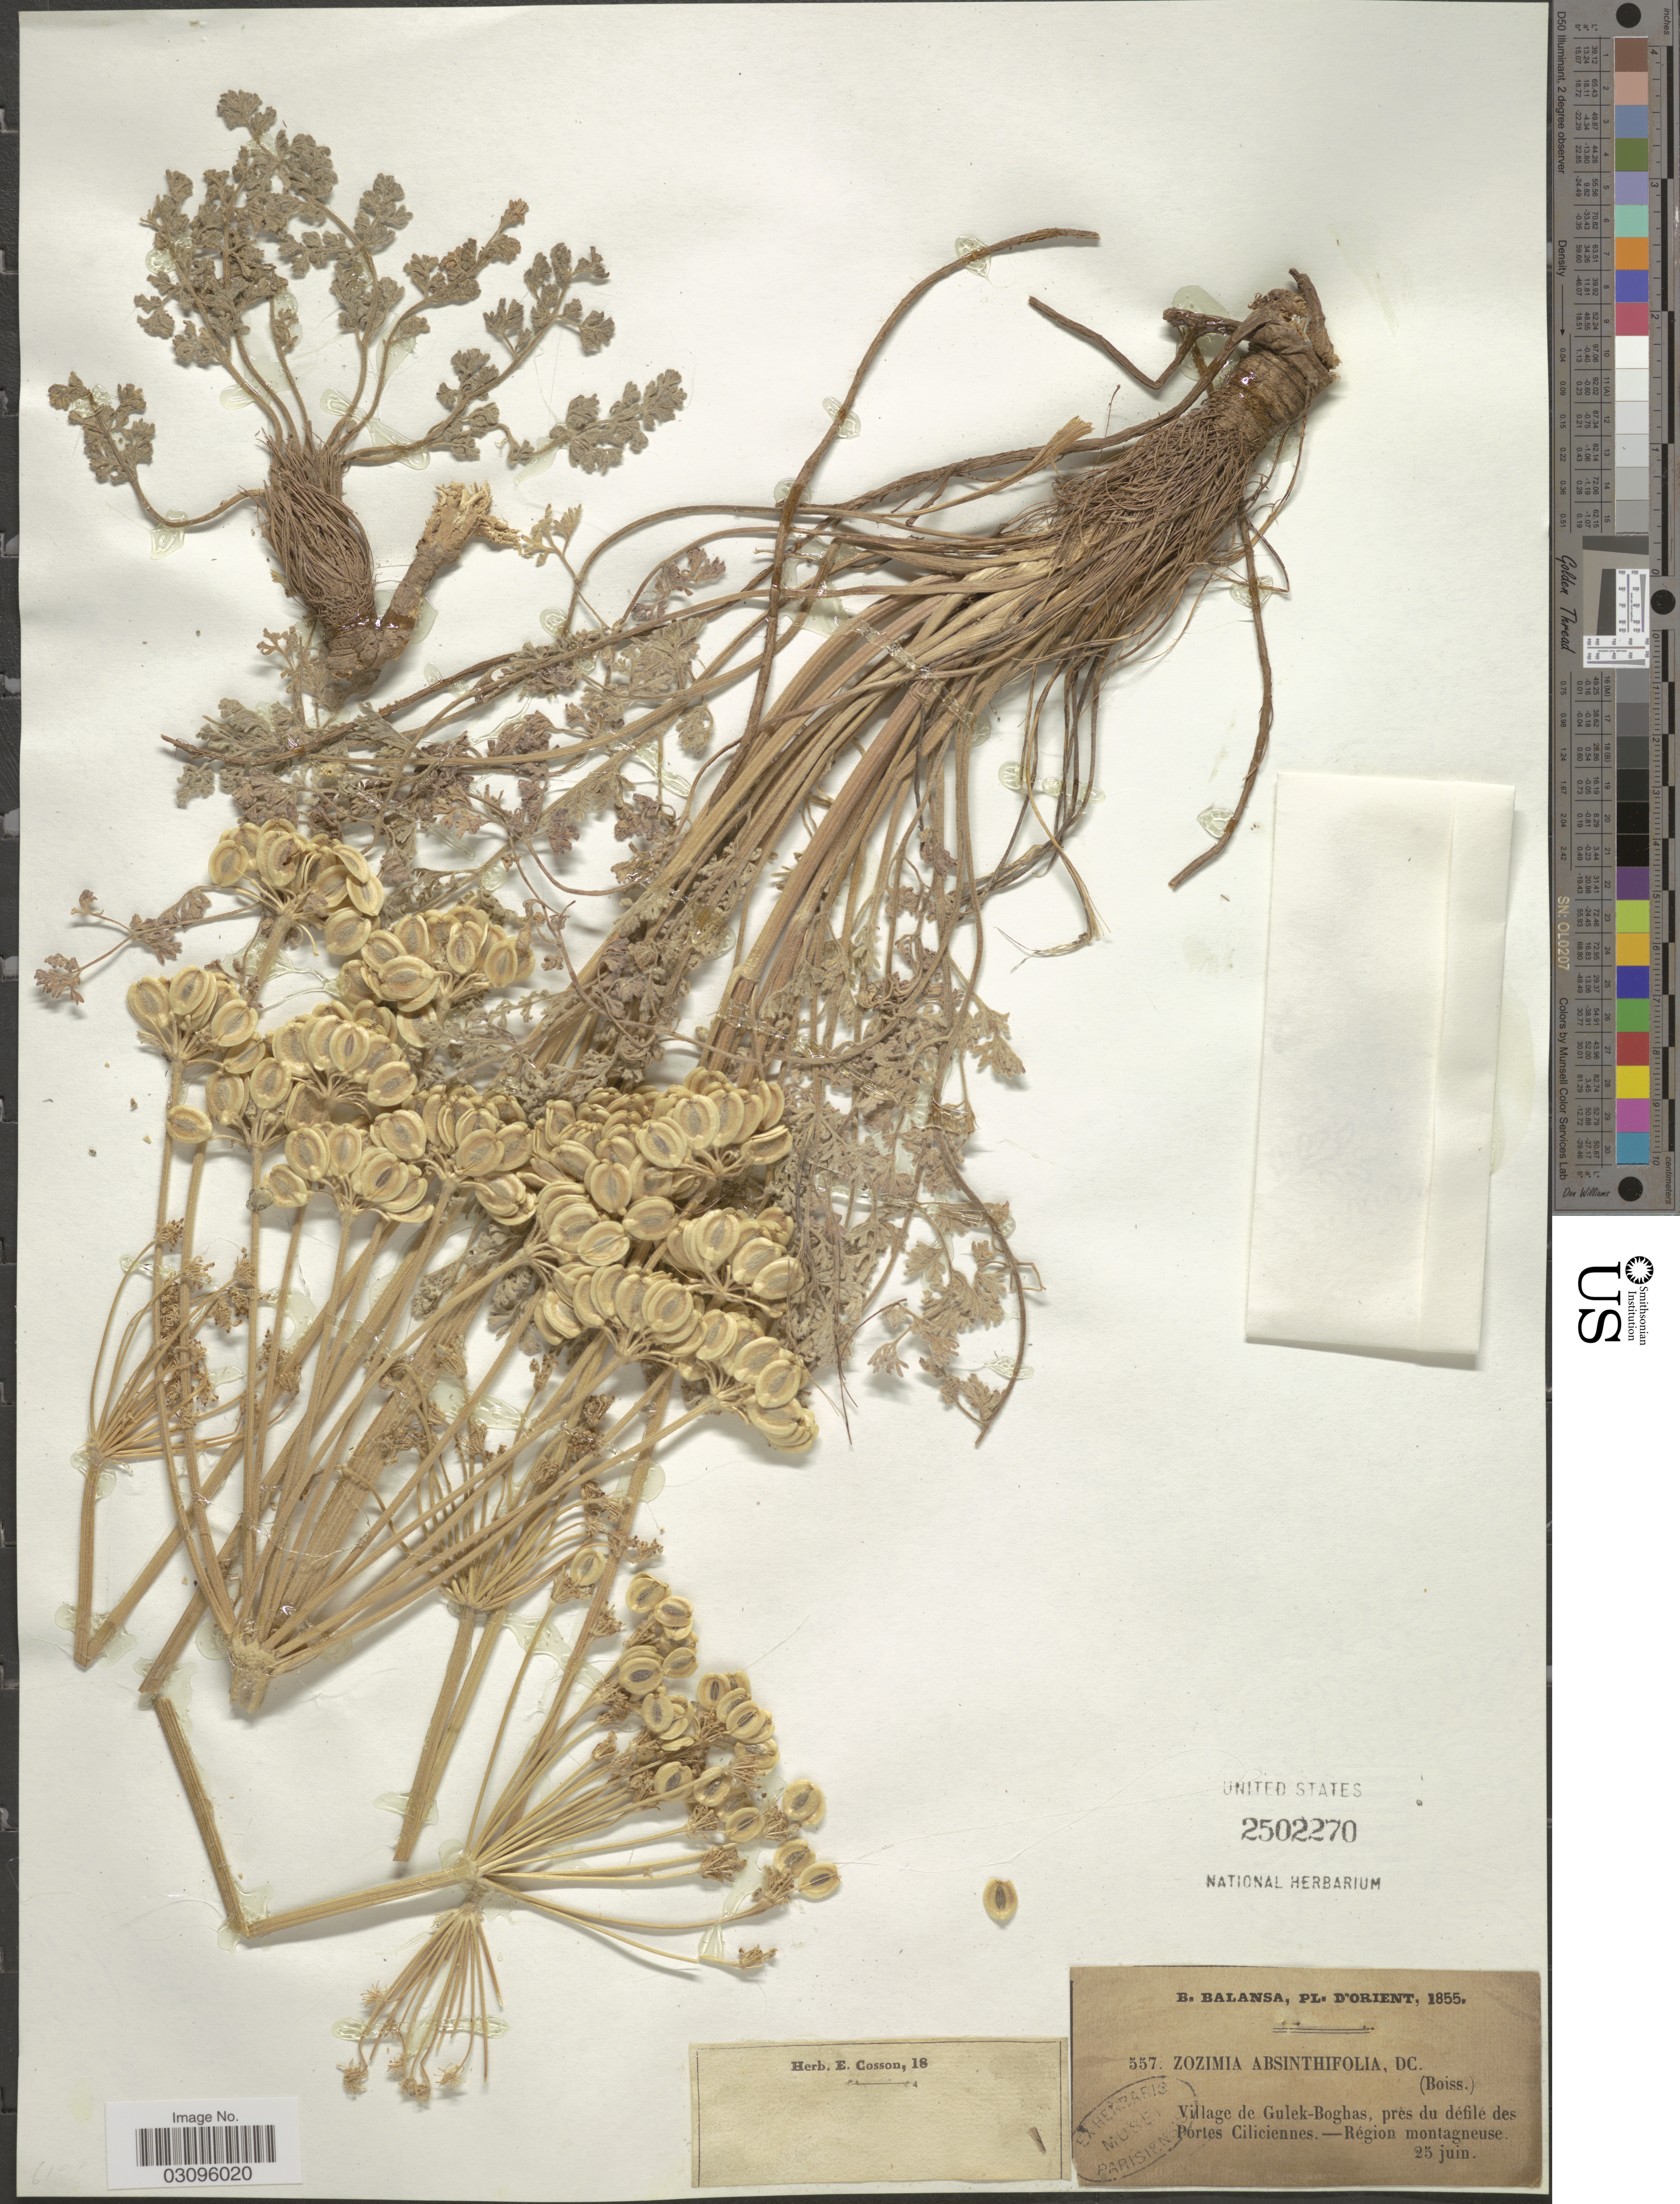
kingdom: Plantae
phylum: Tracheophyta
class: Magnoliopsida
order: Apiales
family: Apiaceae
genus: Zosima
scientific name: Zosima absinthifolia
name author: (Vent.) Link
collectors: B. Balansa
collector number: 557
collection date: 1855-06-25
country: Turkey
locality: Orient. Village de Gulek-Boghas, près du défilé des Portes Ciliciennes.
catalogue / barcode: US 2502270